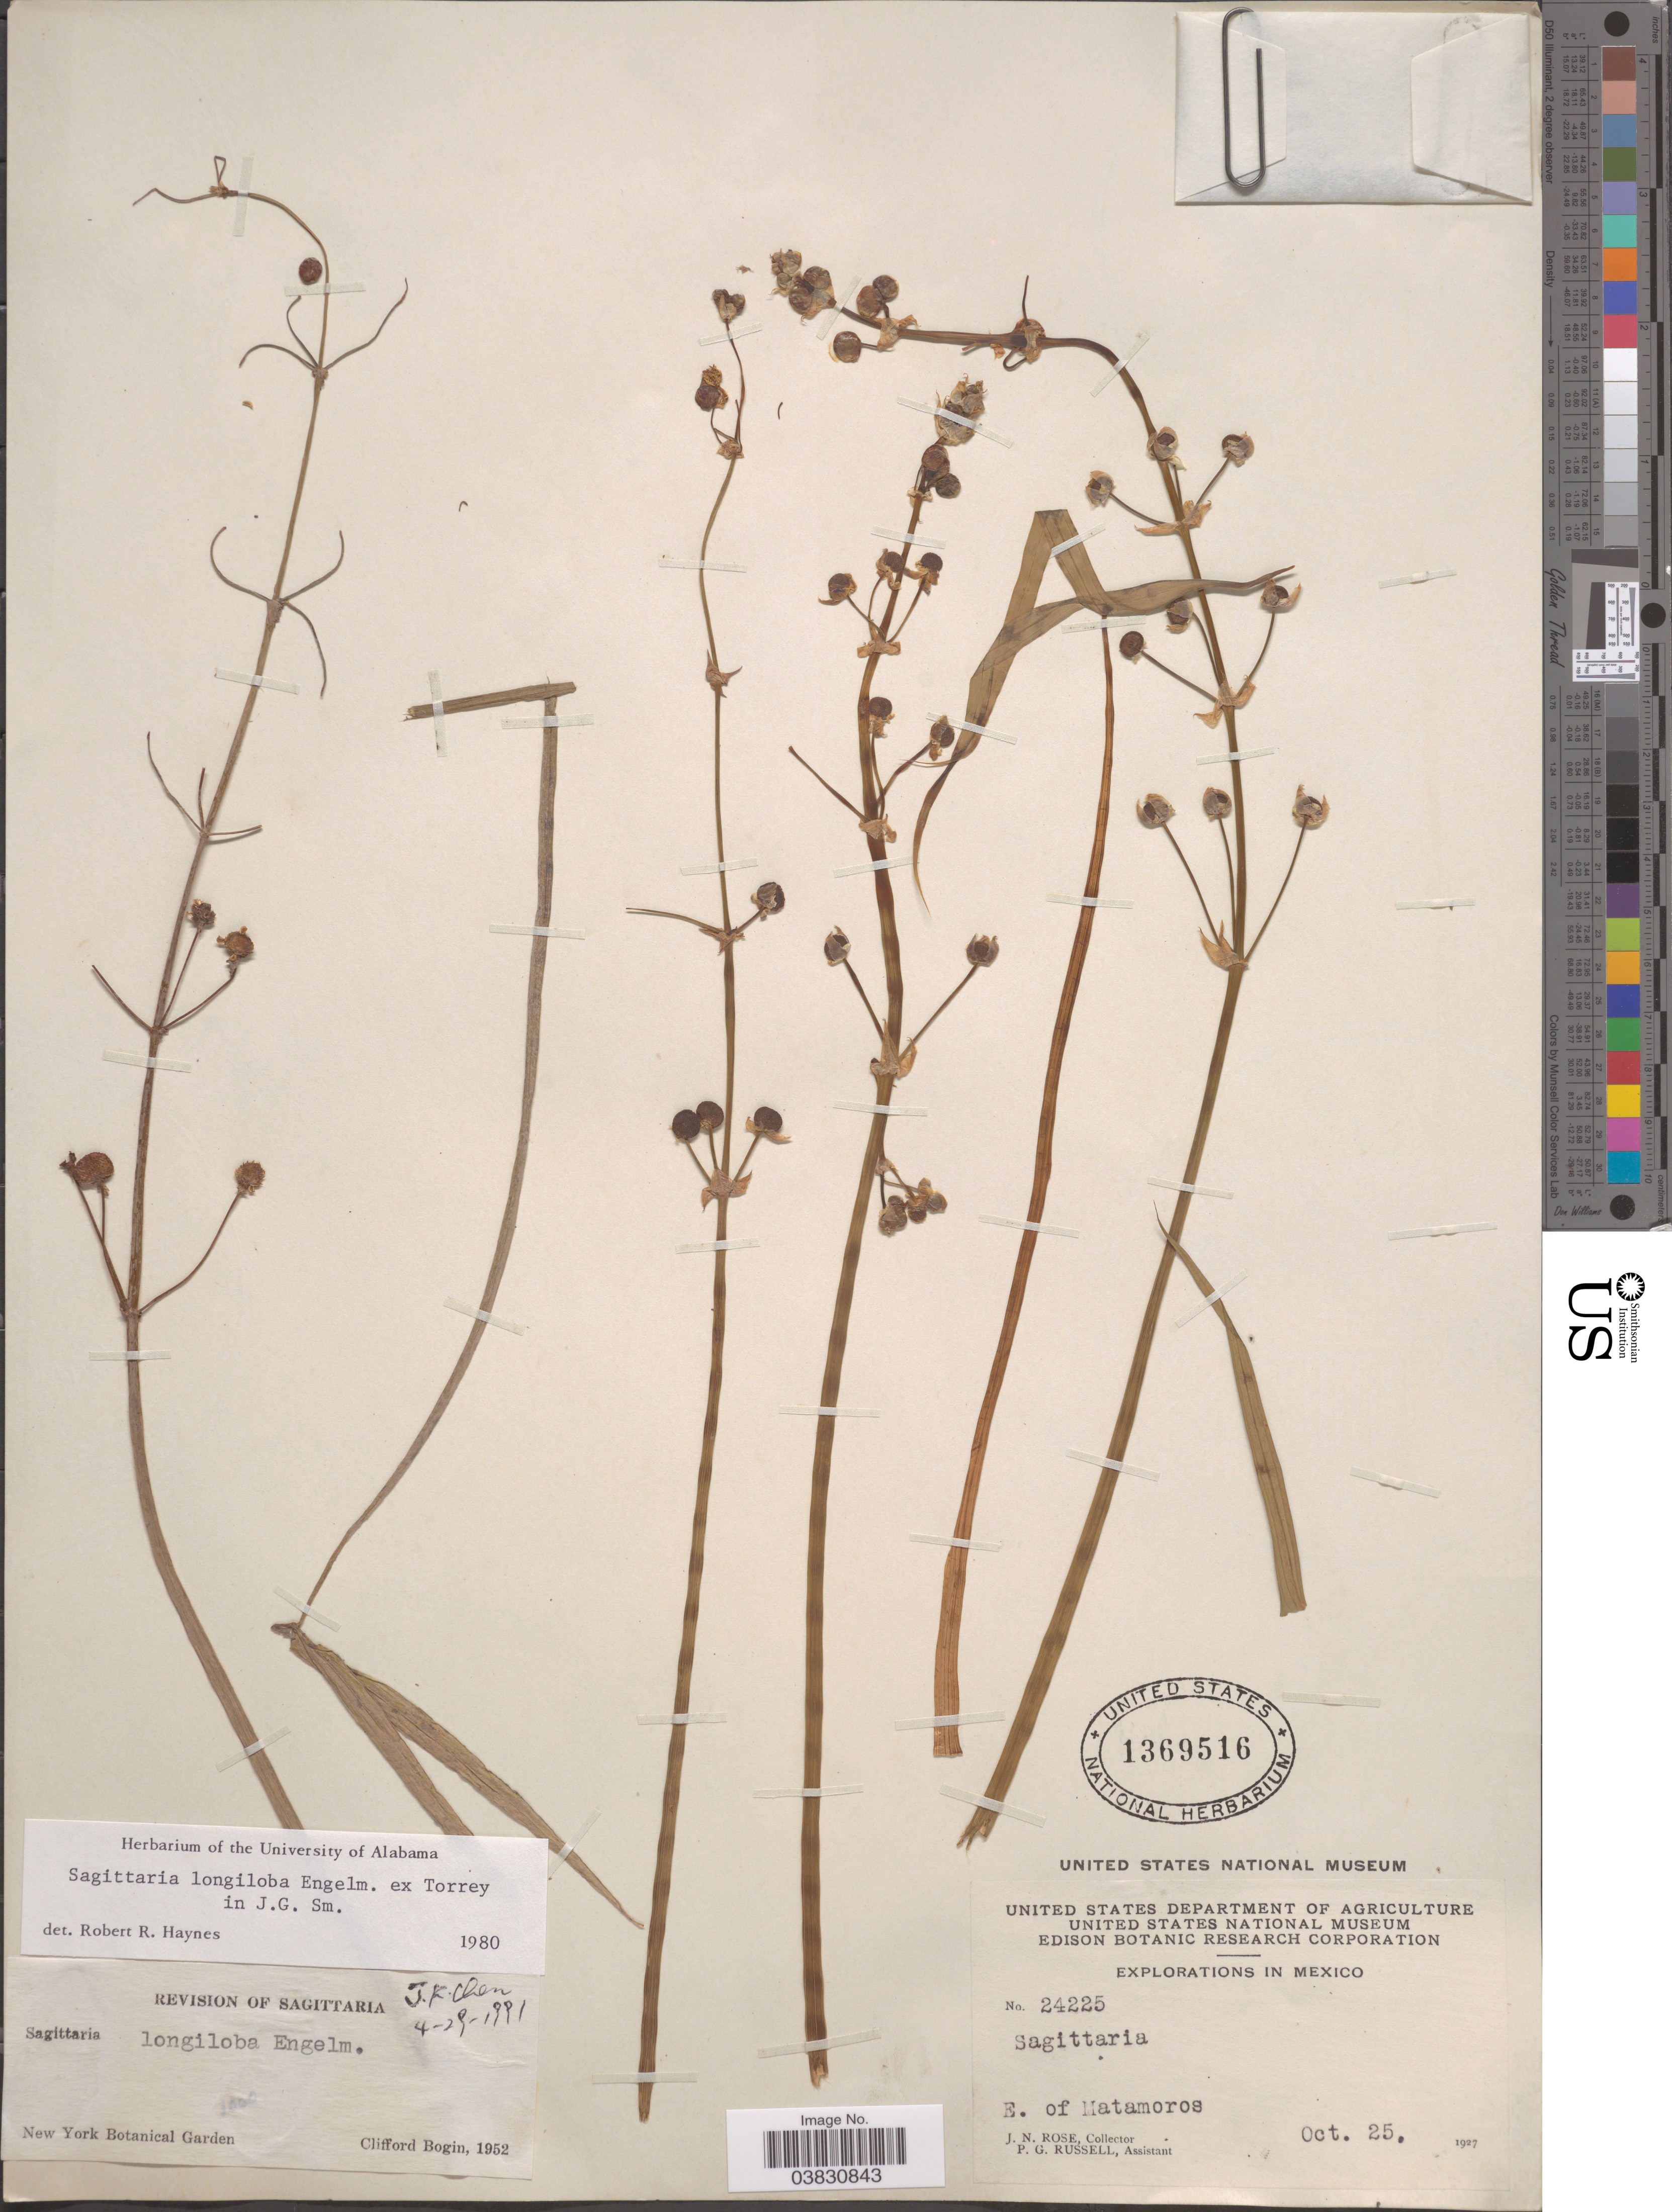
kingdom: Plantae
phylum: Tracheophyta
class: Liliopsida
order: Alismatales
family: Alismataceae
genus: Sagittaria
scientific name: Sagittaria longiloba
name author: Engelm. ex J.G. Sm.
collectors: J. N. Rose & P. G. Russell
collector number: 24225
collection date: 1927-10-25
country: Mexico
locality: E. of Matamoros.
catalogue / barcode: US 1369516